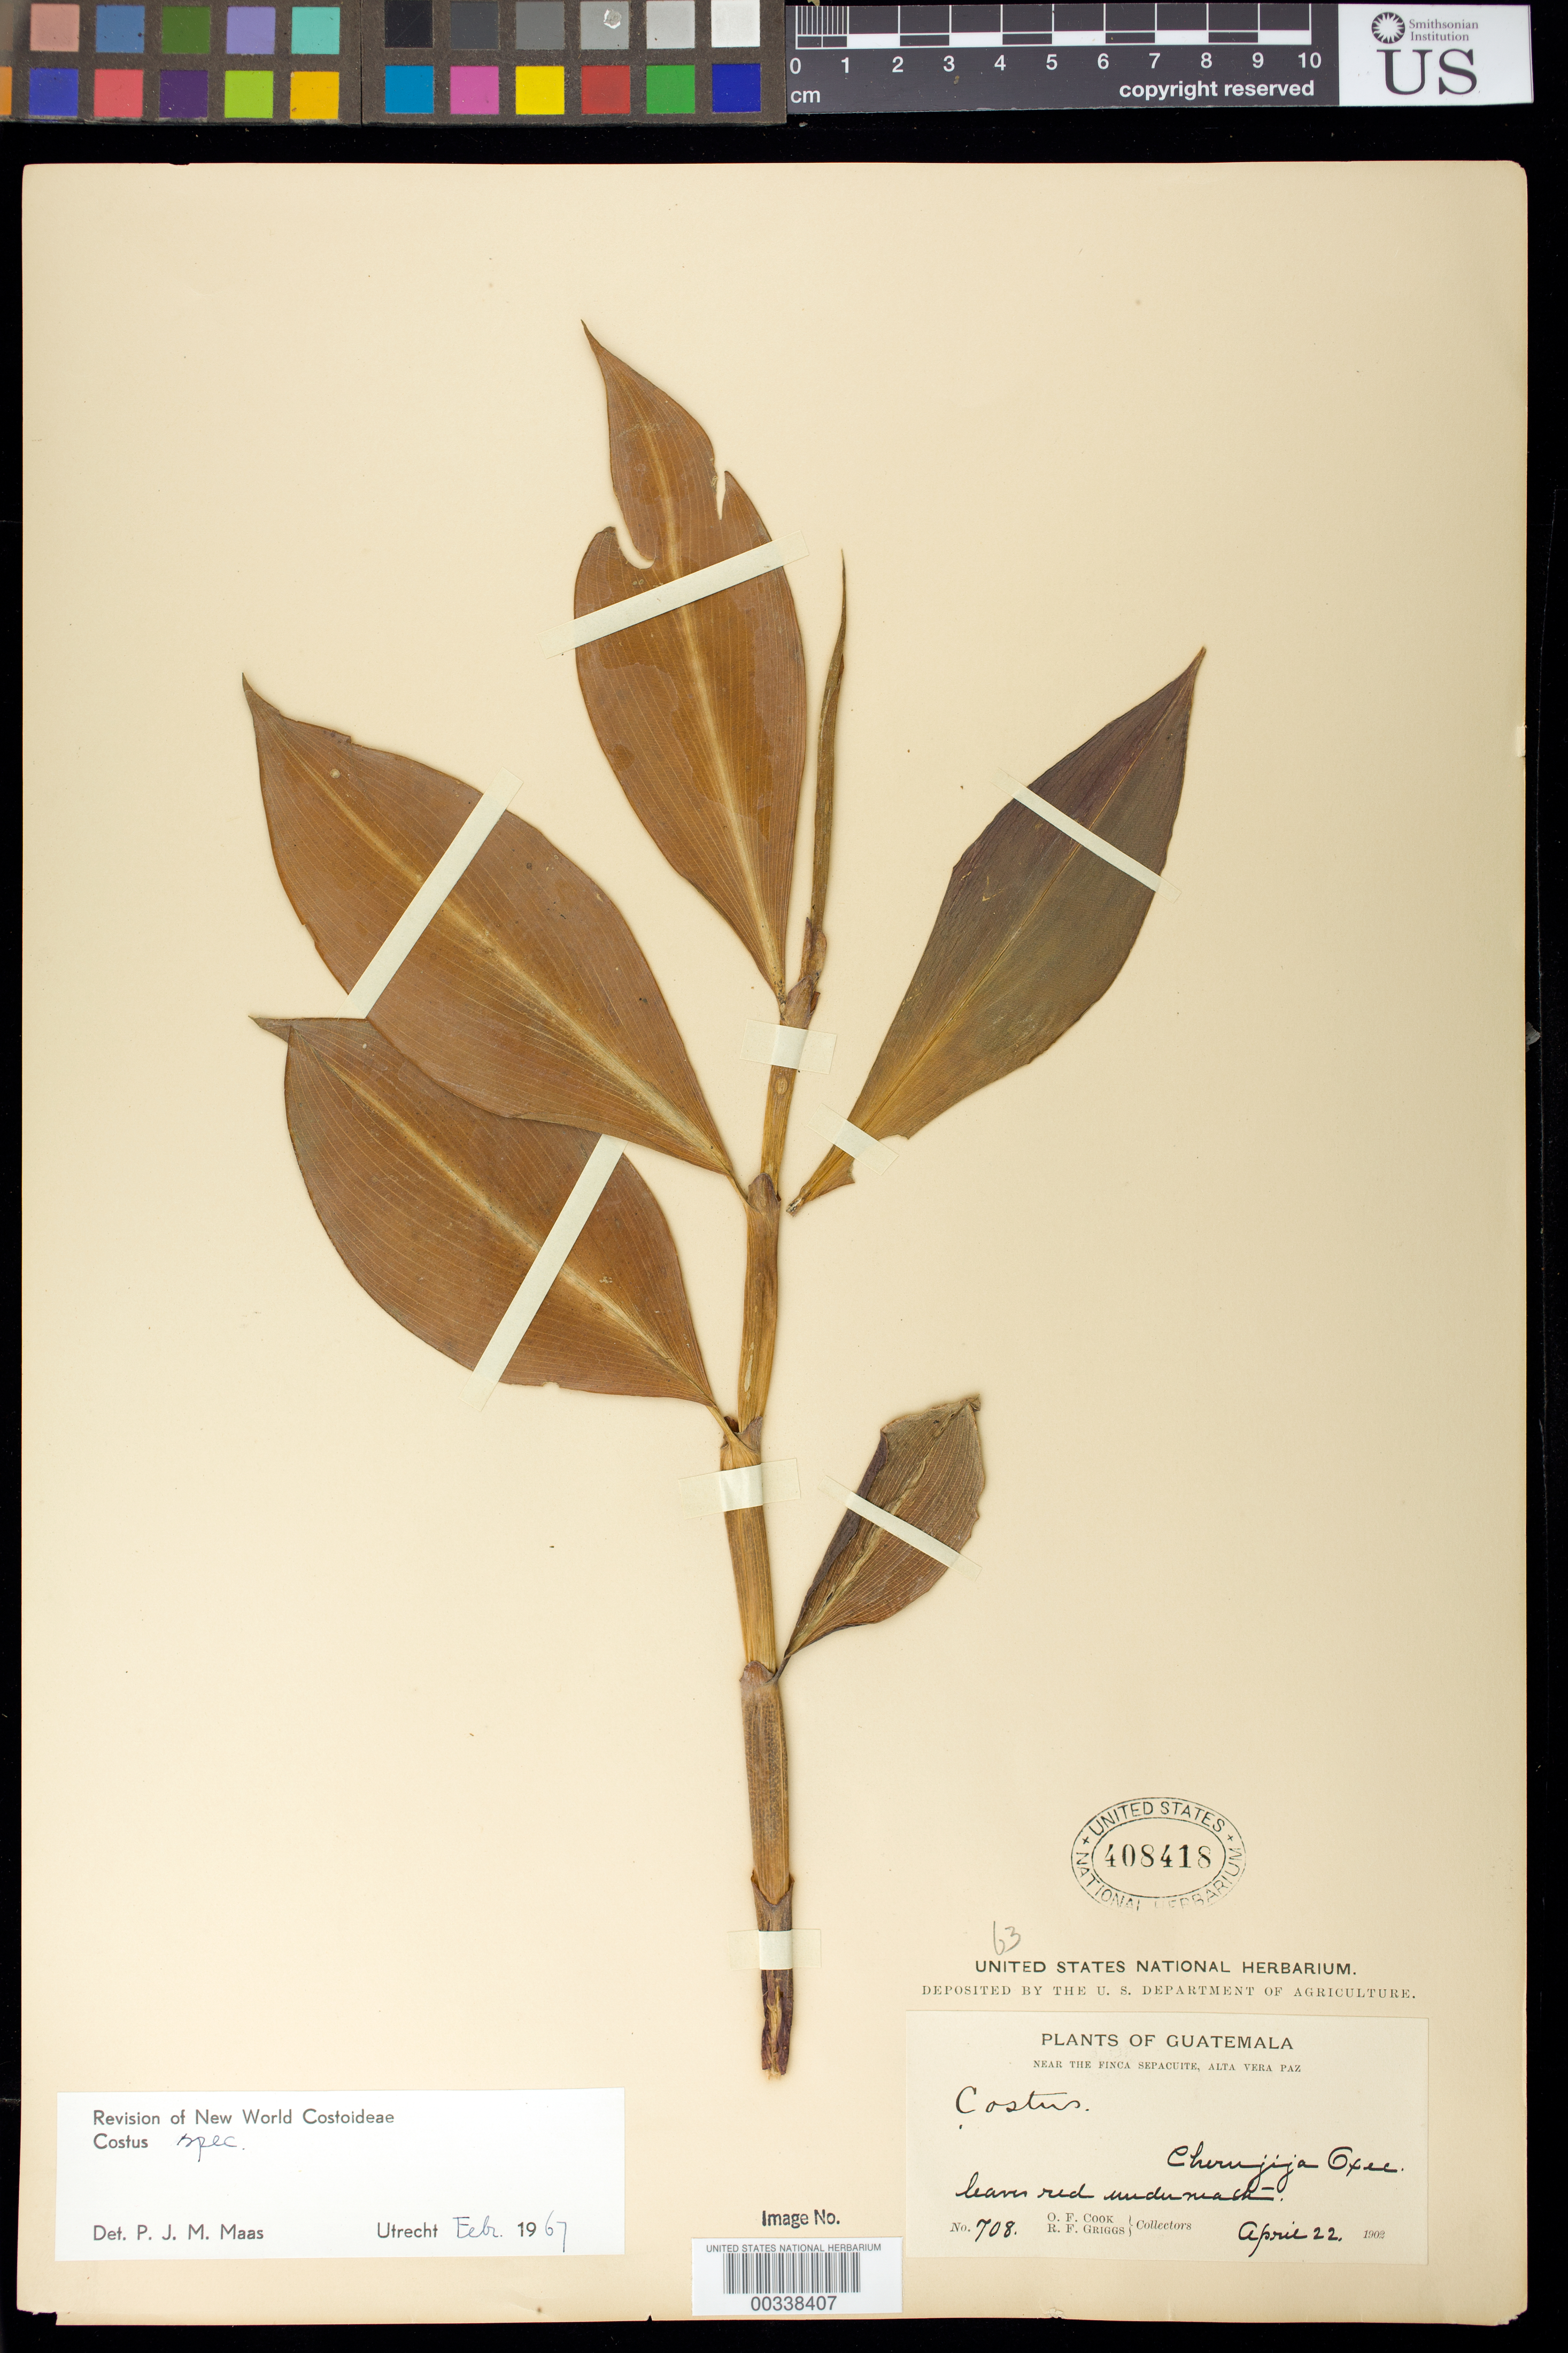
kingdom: Plantae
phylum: Tracheophyta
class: Liliopsida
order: Zingiberales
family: Costaceae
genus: Costus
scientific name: Costus sp.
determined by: Maas, Paul J. M.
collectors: O. F. Cook & R. F. Griggs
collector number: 708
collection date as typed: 22 Apr 1902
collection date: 1902-04-22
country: Guatemala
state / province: Alta Verapaz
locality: Near the Finca Sepacuite, Alta Vera Paz, Cherujija Oxec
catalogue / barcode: US 408418